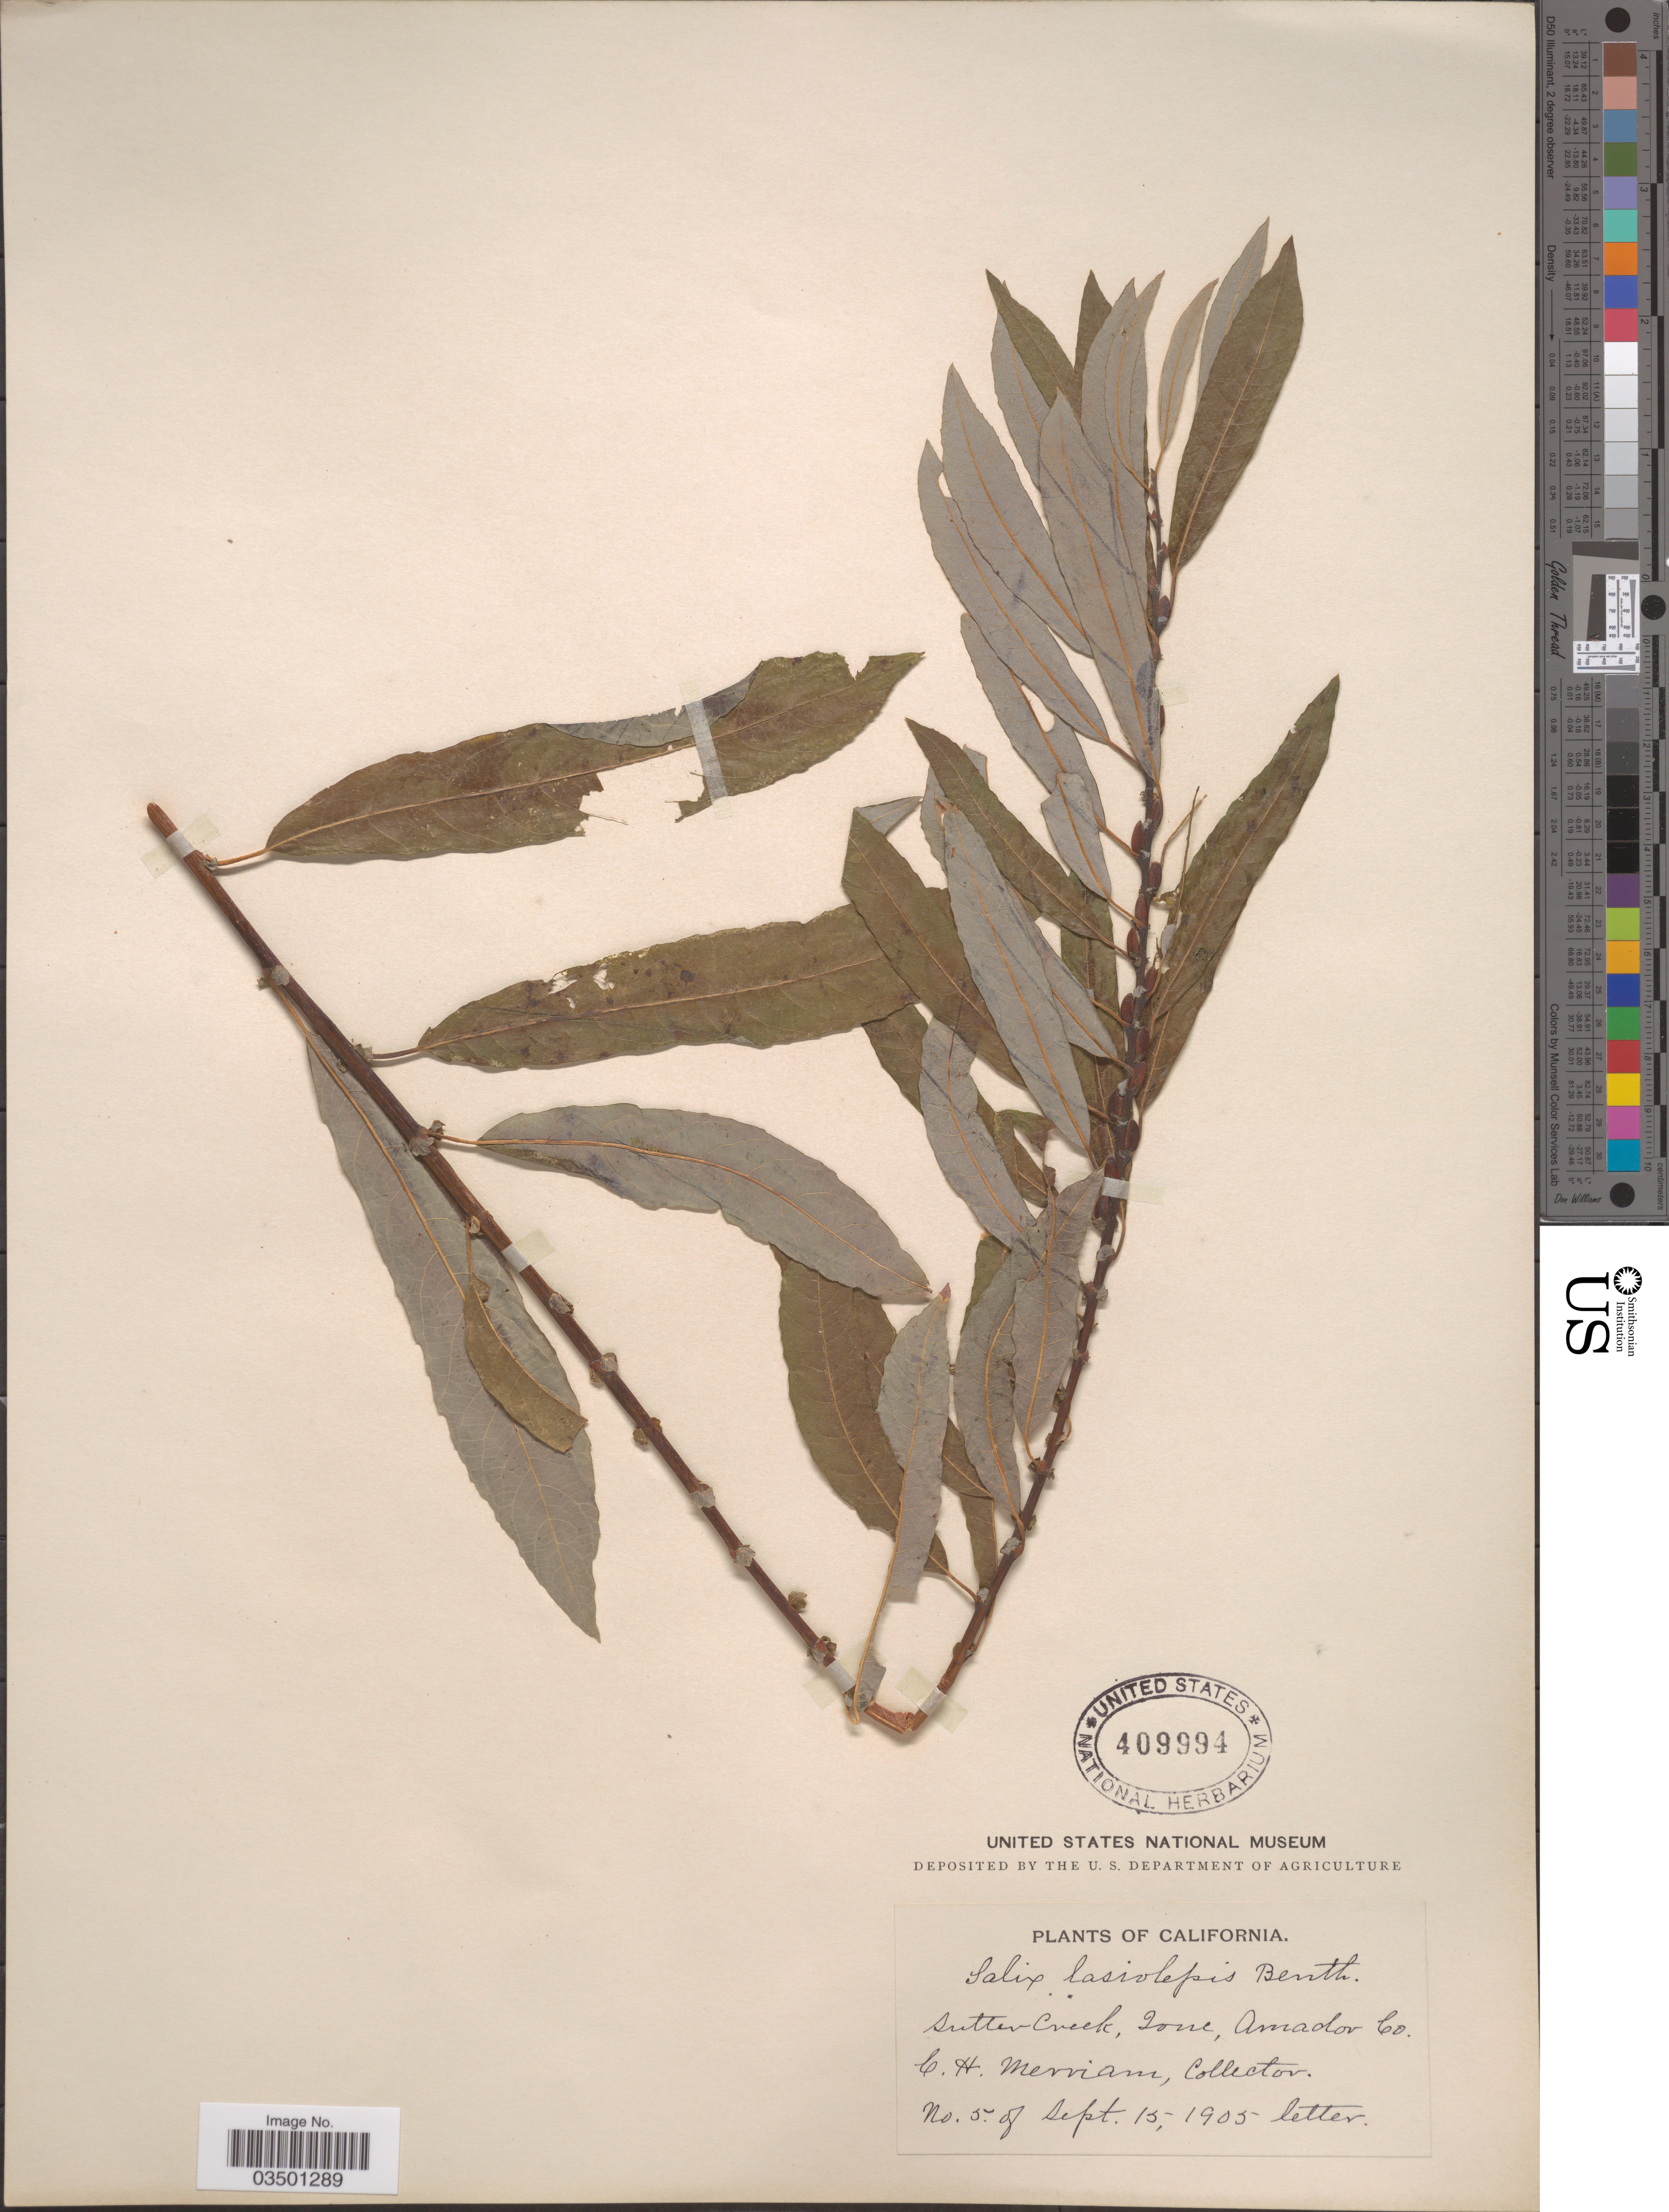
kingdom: Plantae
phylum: Tracheophyta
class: Magnoliopsida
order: Malpighiales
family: Salicaceae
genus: Salix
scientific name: Salix lasiolepis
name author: Benth.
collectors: C. Merriam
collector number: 5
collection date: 1905-09-15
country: United States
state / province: California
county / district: Amador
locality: Sutter Creek, Ione, Amador Co.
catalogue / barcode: US 409994